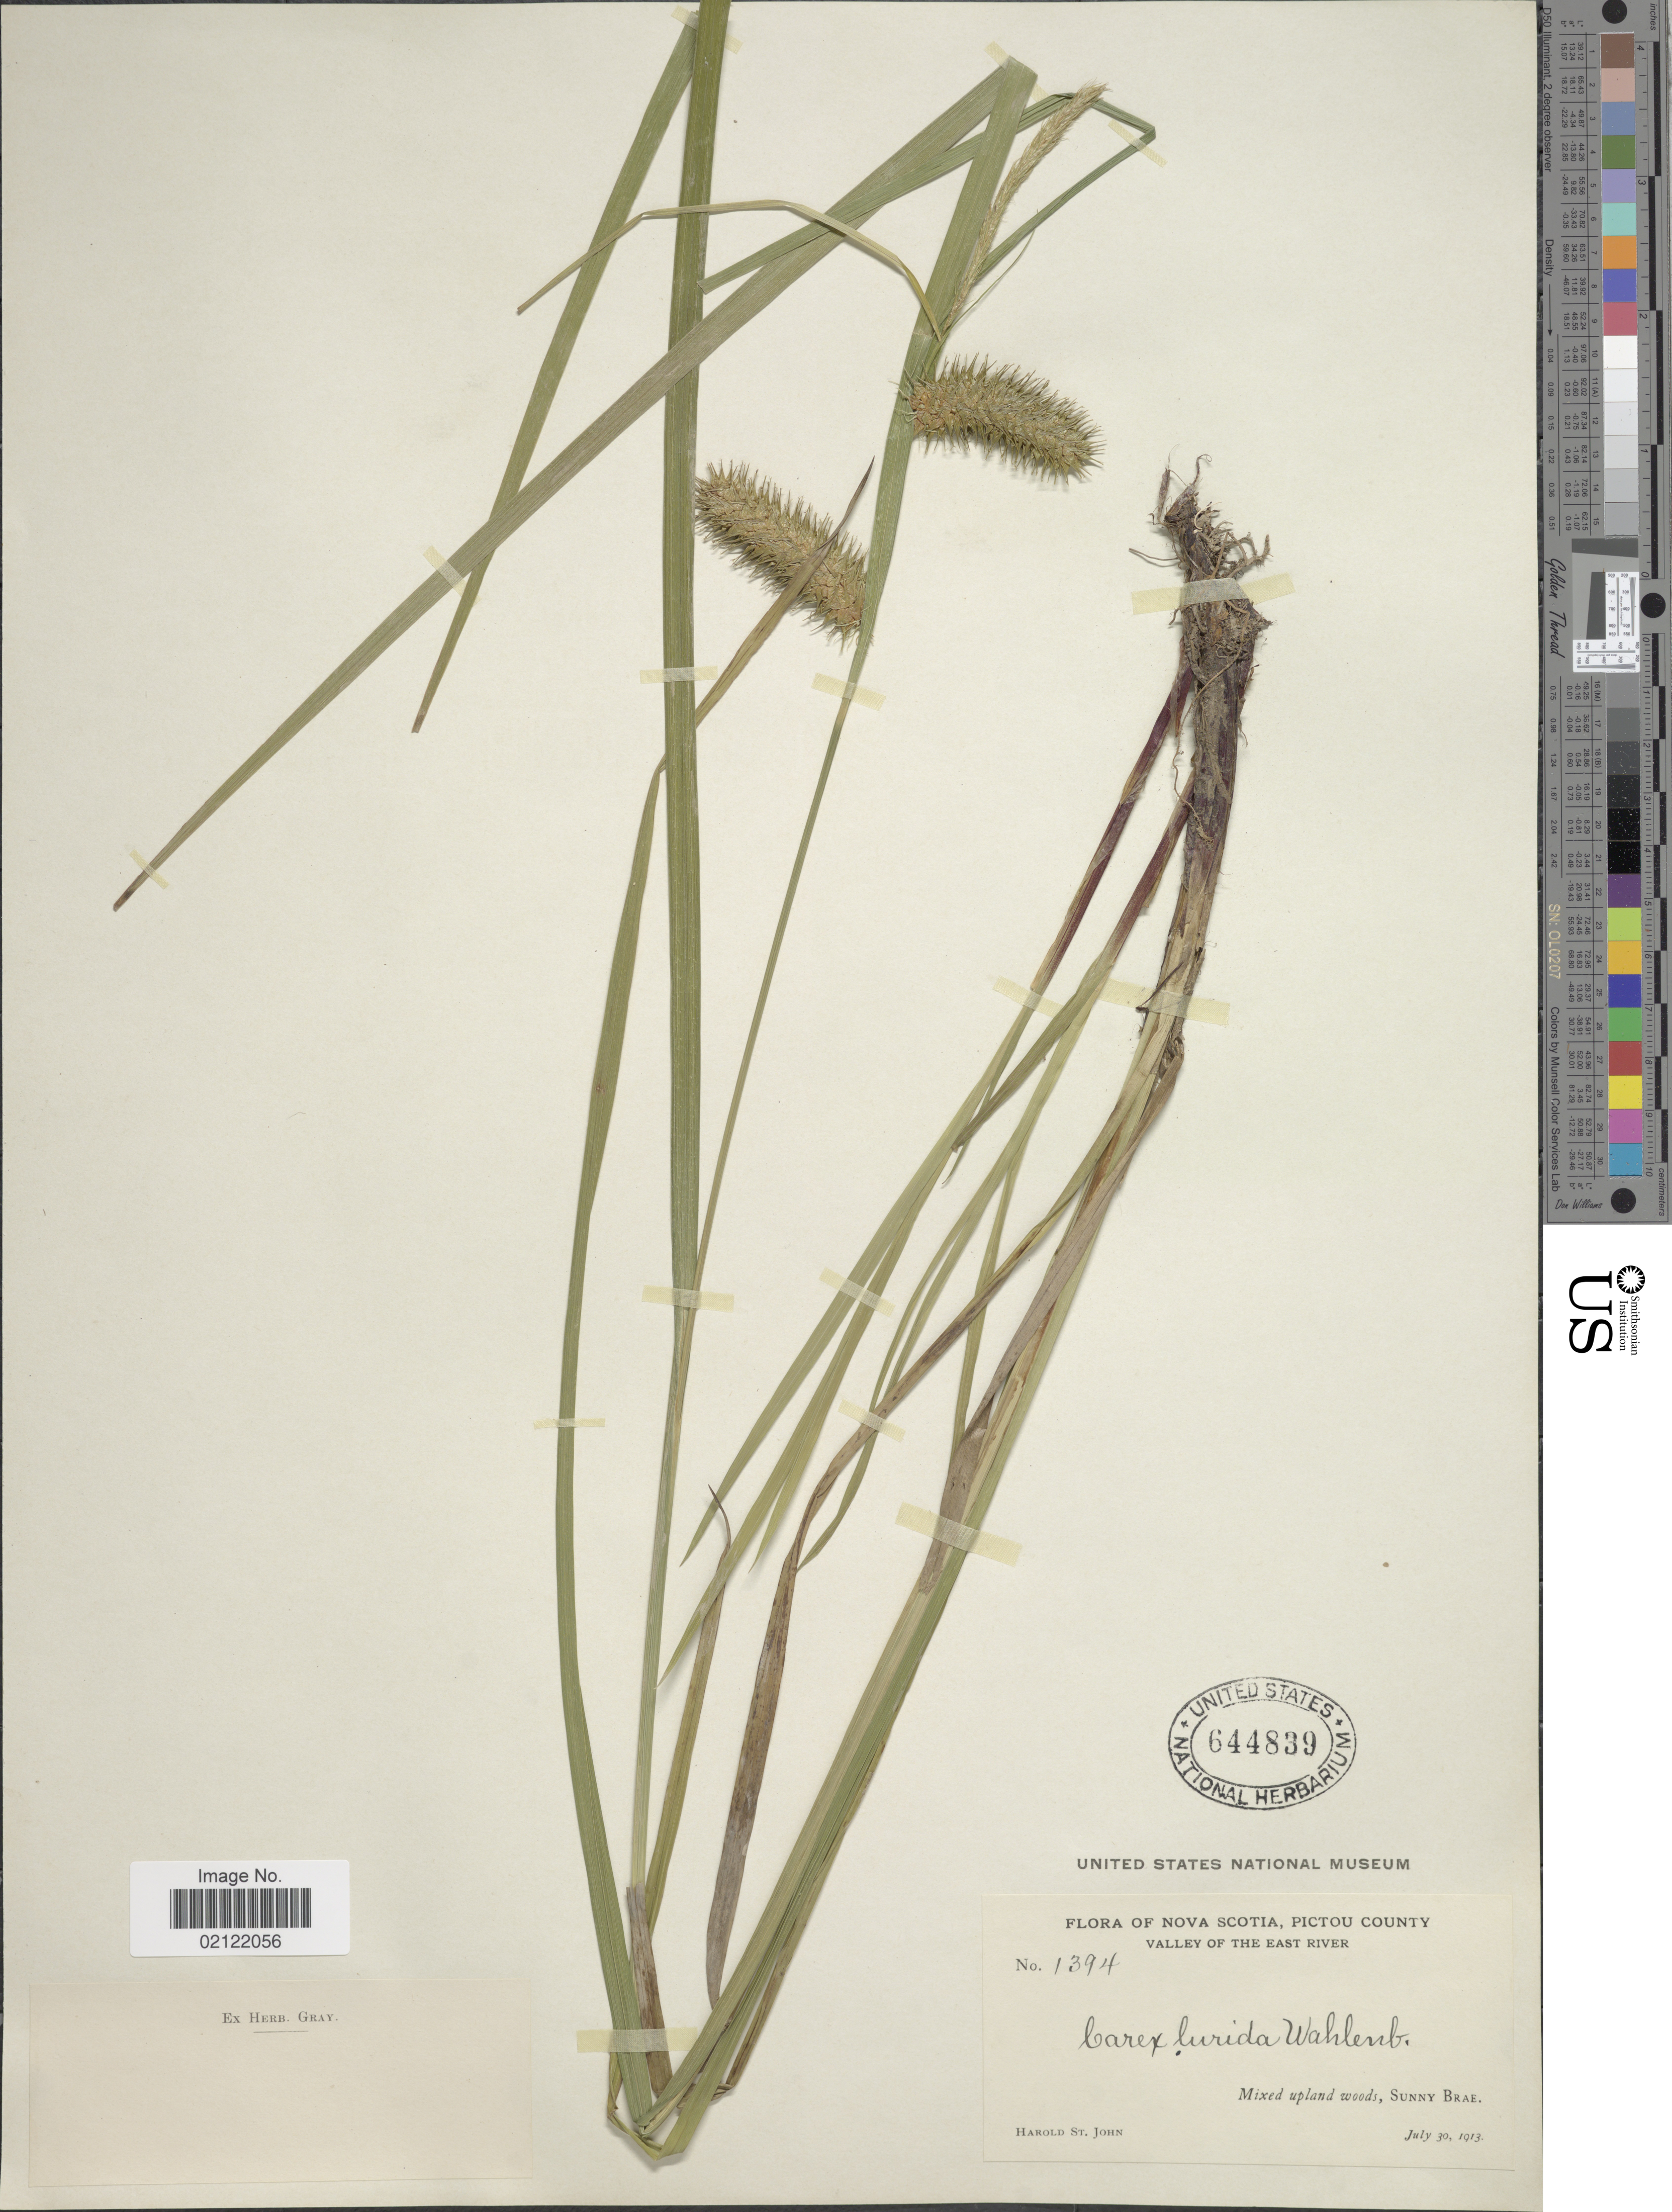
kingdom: Plantae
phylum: Tracheophyta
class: Liliopsida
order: Poales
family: Cyperaceae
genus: Carex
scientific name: Carex lurida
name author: Wahlenb.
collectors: H. St. John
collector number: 1394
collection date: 1913-07-30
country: Canada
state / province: Nova Scotia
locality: Nova Scotia, Pictou County. Valley of the East River. Mixed upland woods, Sunny Brae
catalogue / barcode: US 644839